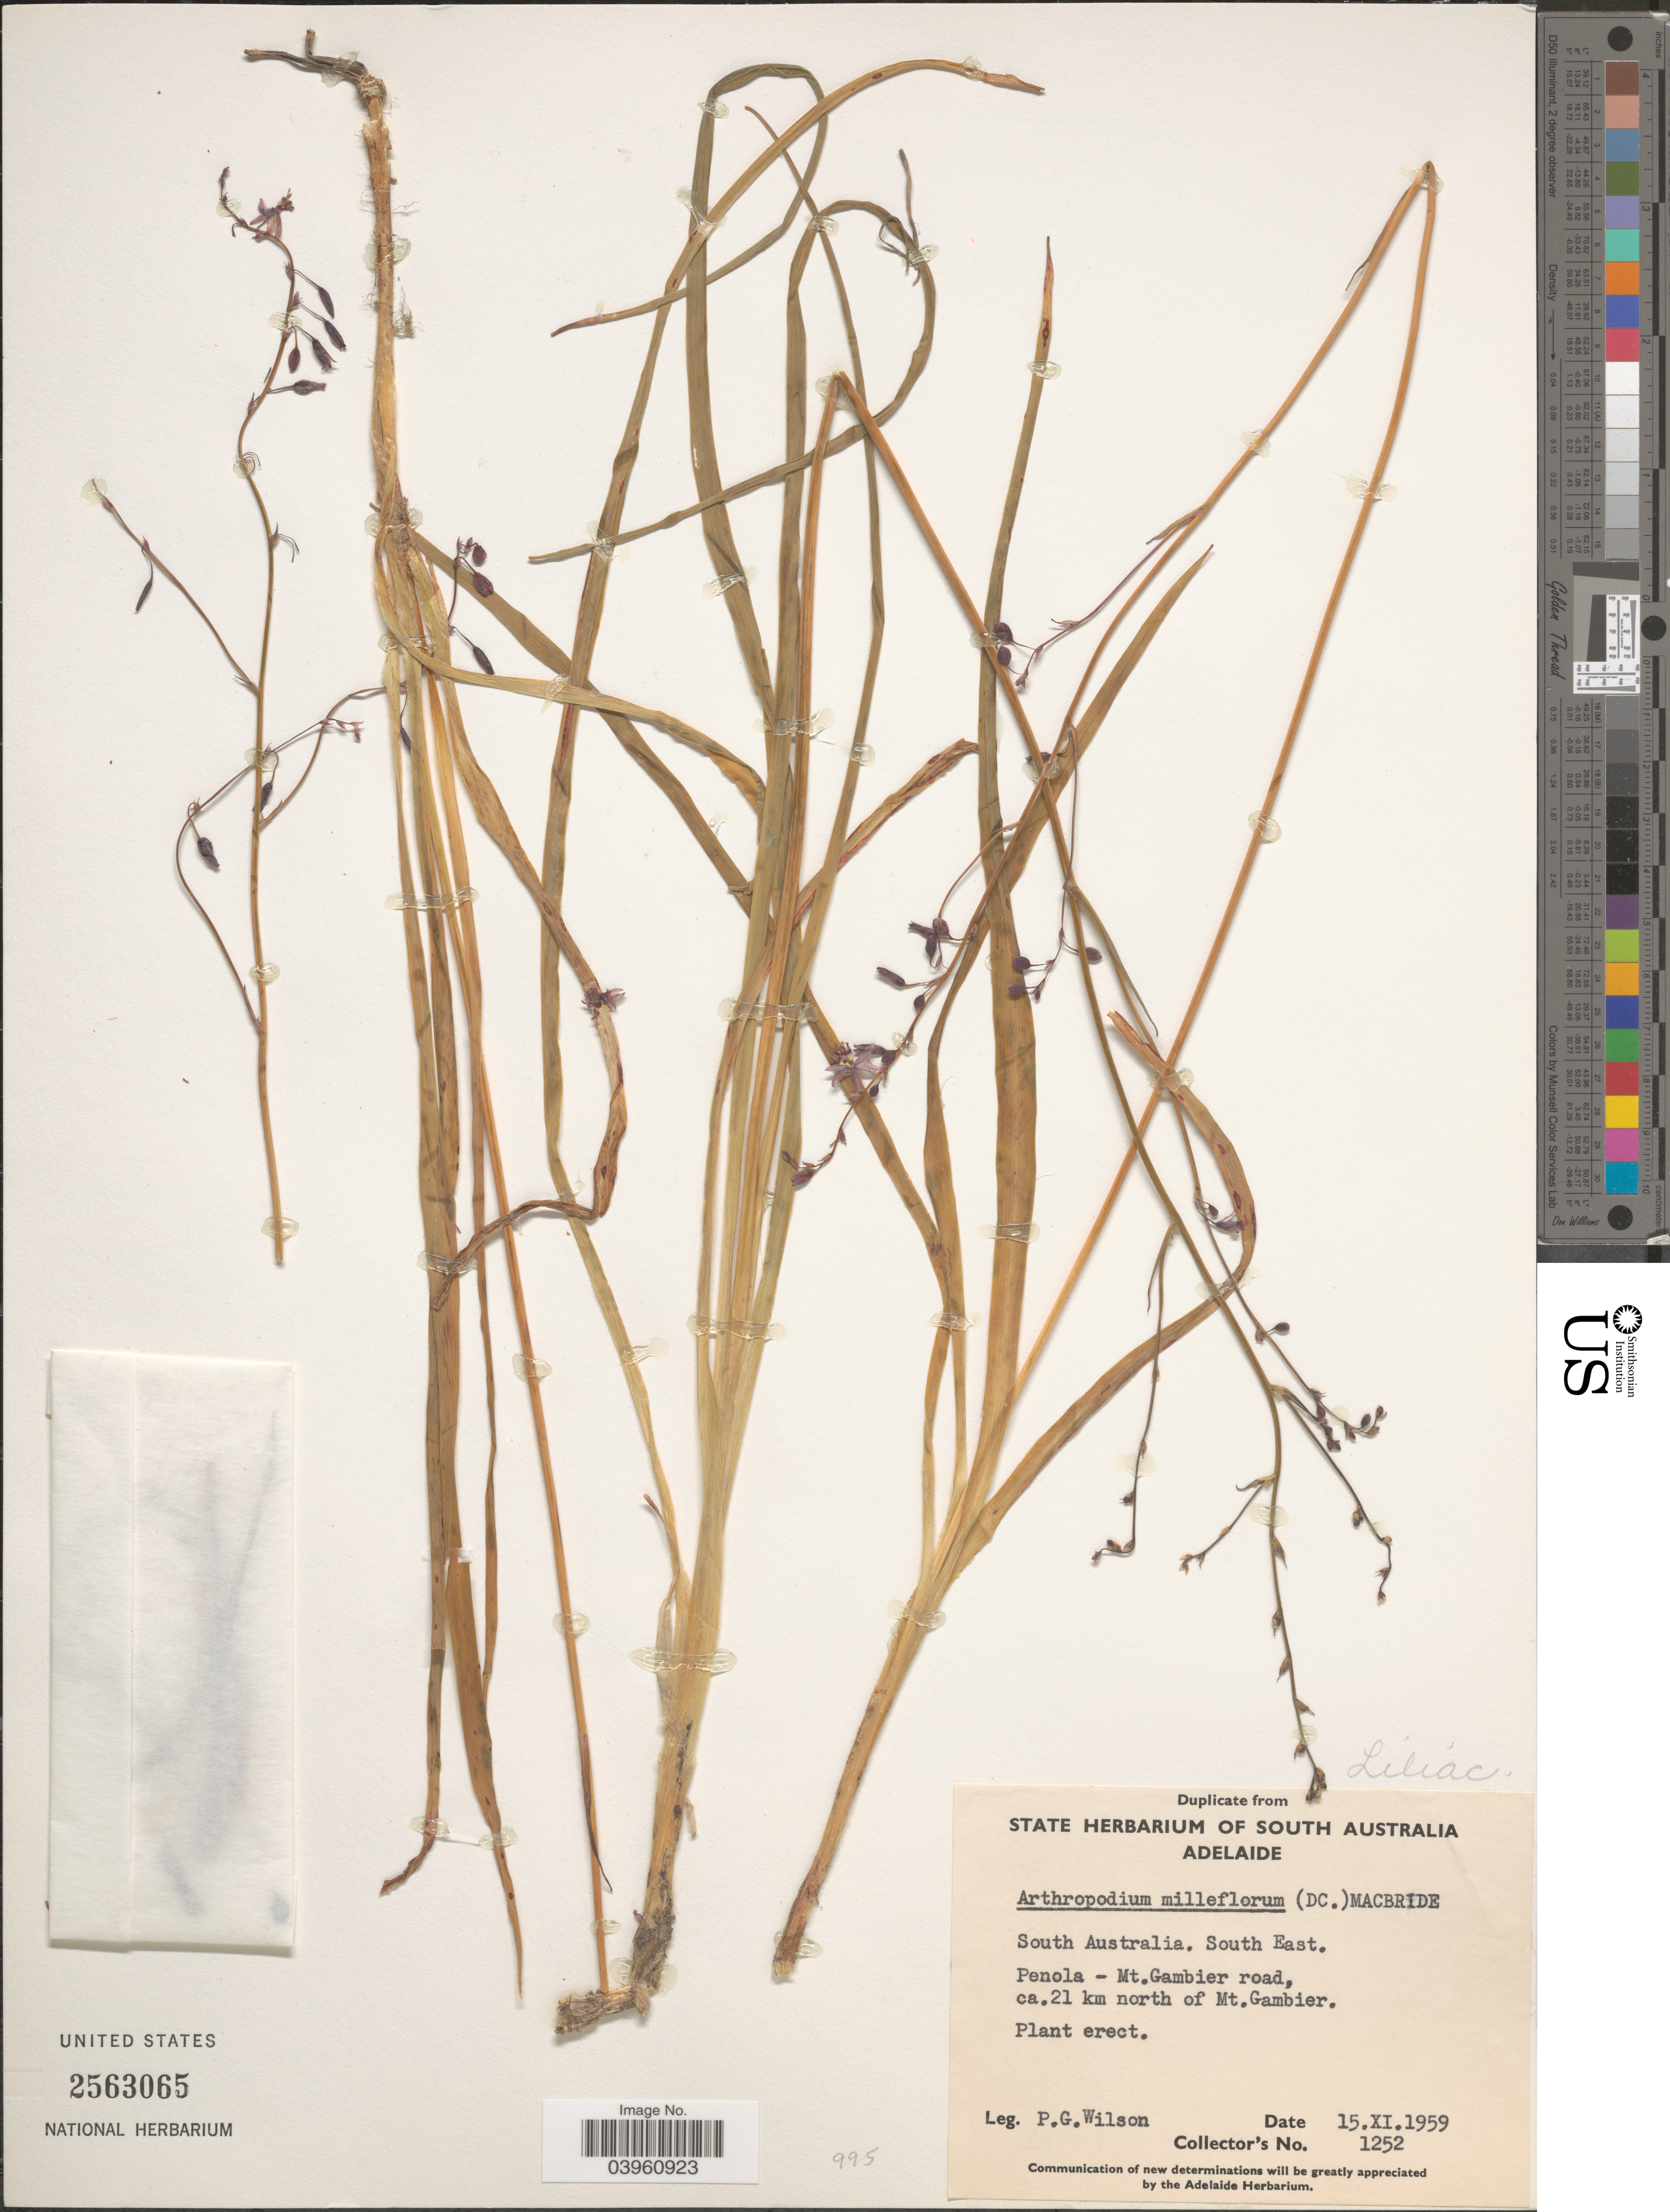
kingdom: Plantae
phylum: Tracheophyta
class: Liliopsida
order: Asparagales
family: Asparagaceae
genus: Arthropodium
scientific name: Arthropodium milleflorum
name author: (DC.) J.F. Macbr.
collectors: P. Wilson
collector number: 1252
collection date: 1959-11-15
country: Australia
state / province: South Australia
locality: South East. Penola - Mt. Gambier road, ca. 21 km north of Mt. Gambier.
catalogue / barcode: US 2563065